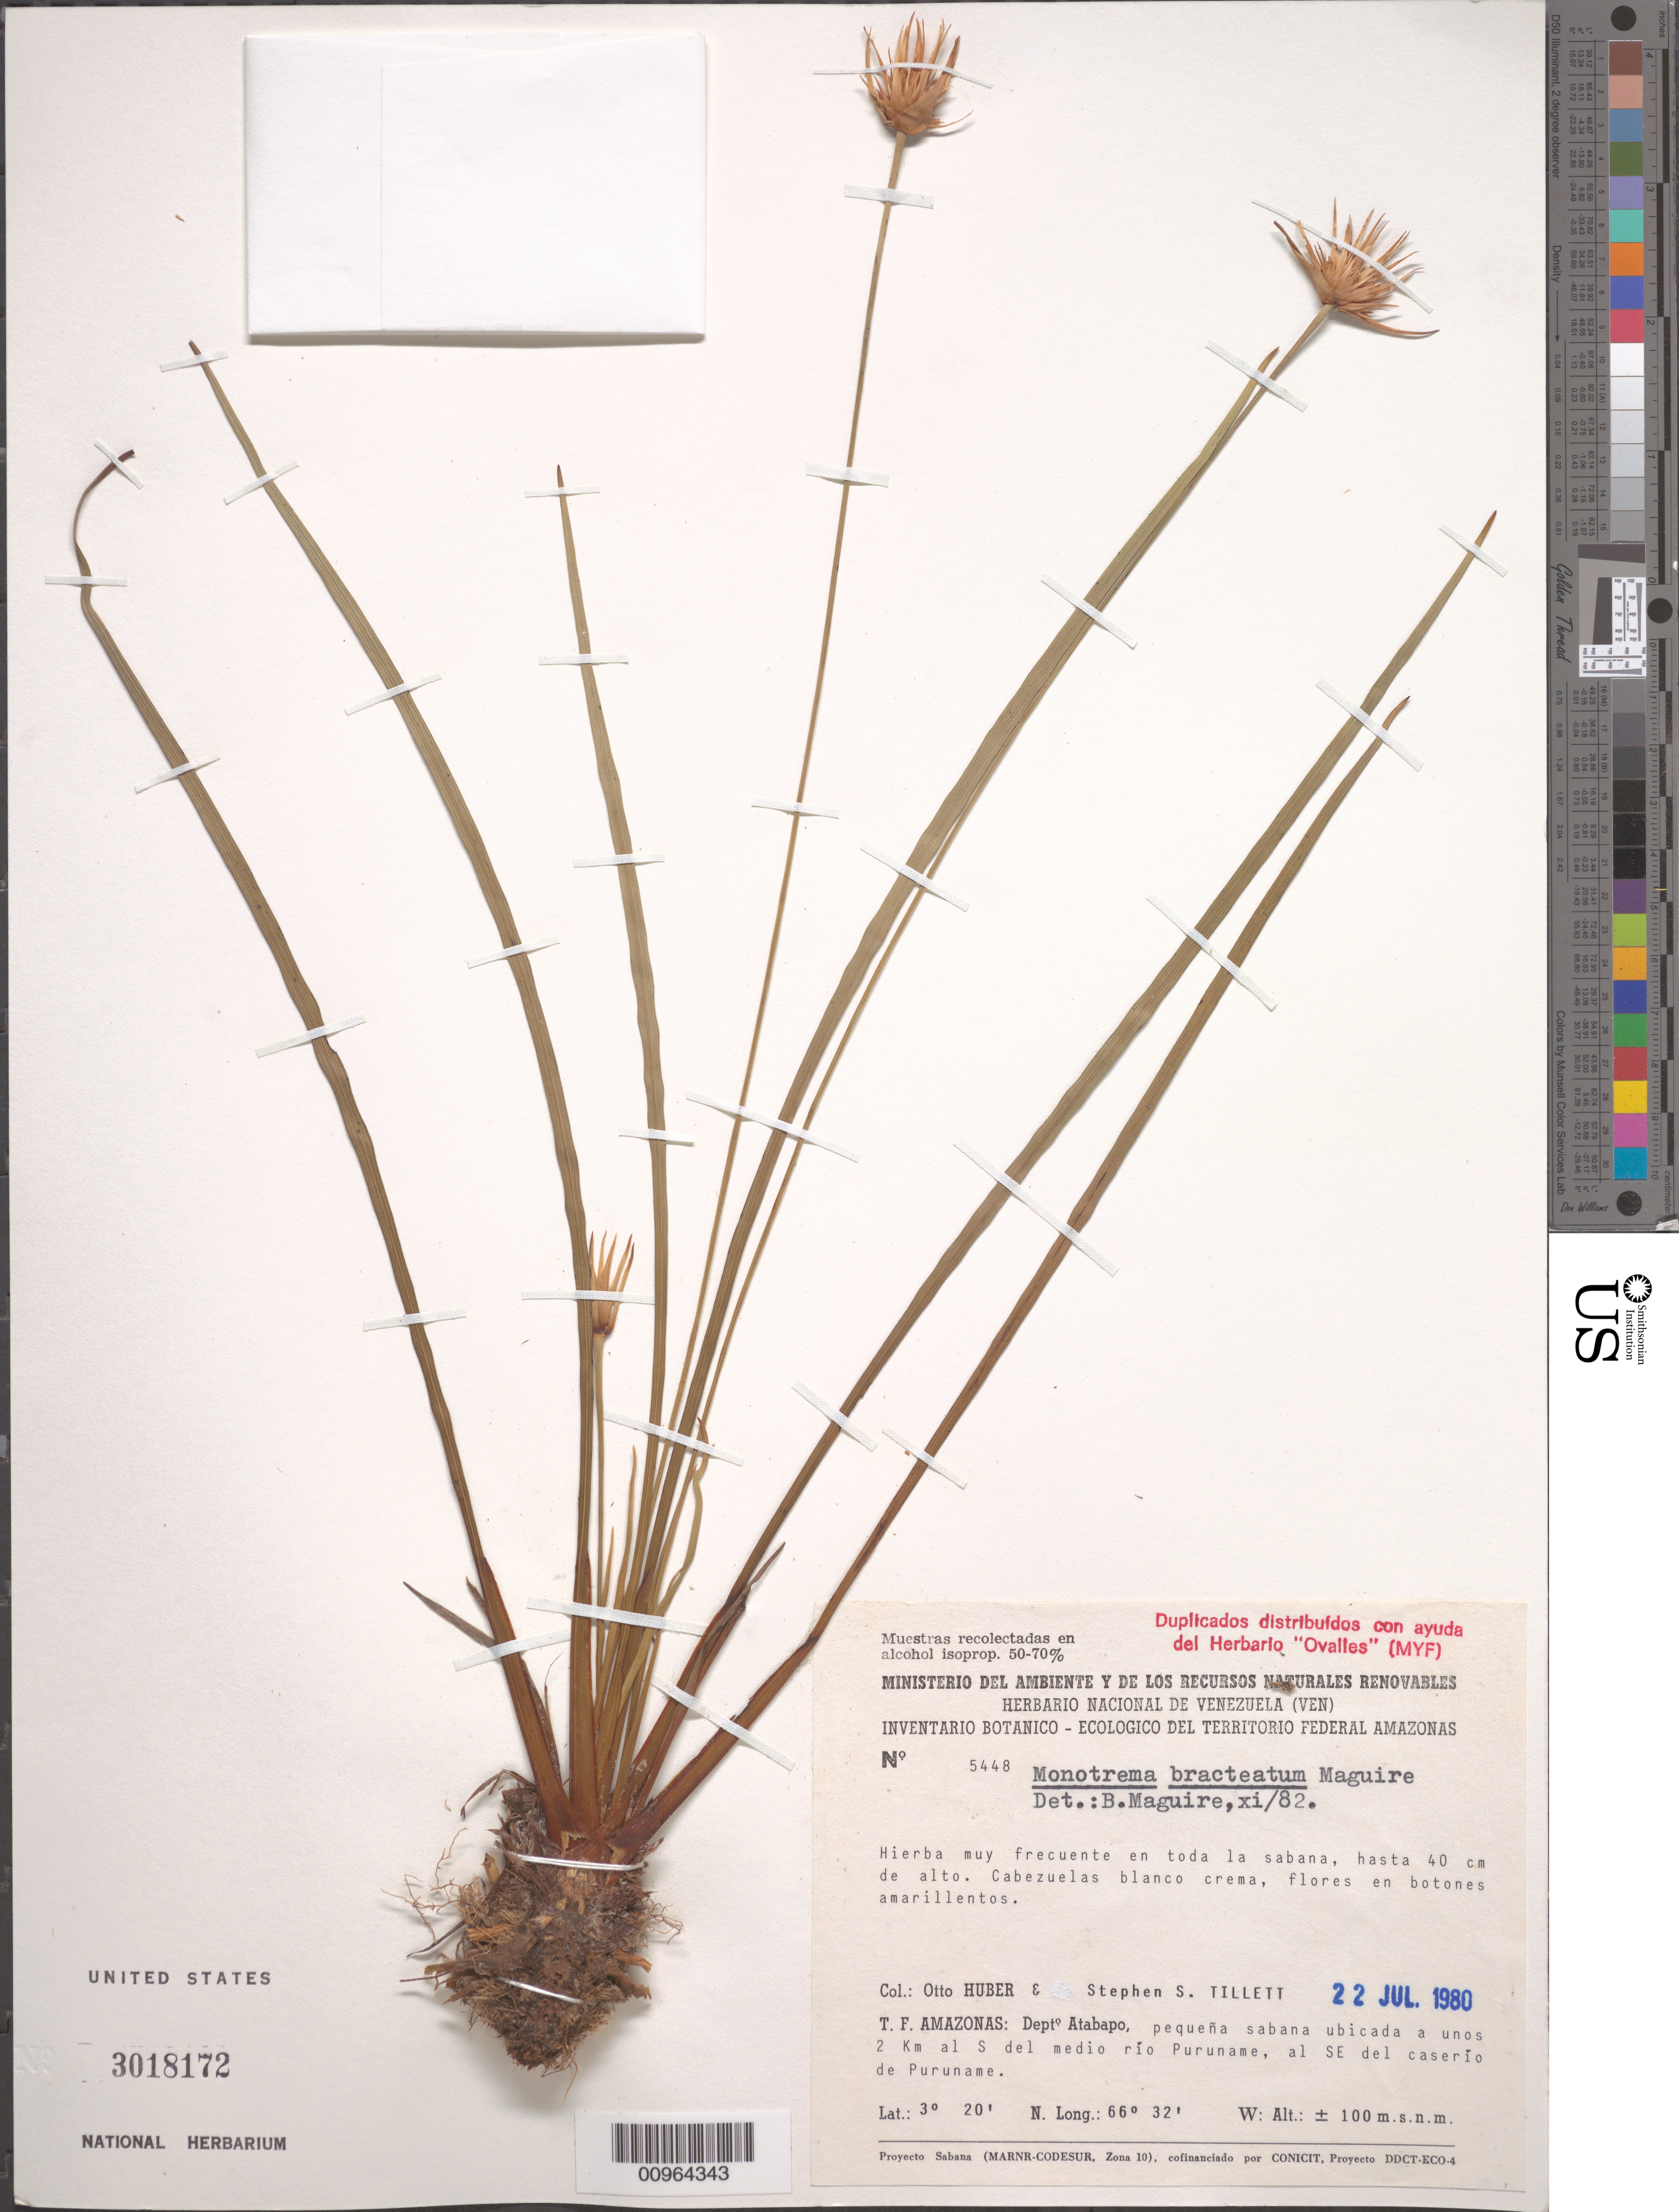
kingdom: Plantae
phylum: Tracheophyta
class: Liliopsida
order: Poales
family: Rapateaceae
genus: Monotrema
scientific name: Monotrema bracteatum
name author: Maguire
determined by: Maguire, Bassett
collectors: O. Huber & S. S. Tillett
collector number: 5448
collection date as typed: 22-Jul-80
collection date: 1980-07-22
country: Venezuela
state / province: Amazonas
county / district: Atabapo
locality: Río Puruname, 2 km al S, SE de caserío de Puruname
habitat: Pequena sabana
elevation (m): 100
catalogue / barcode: US 3018172